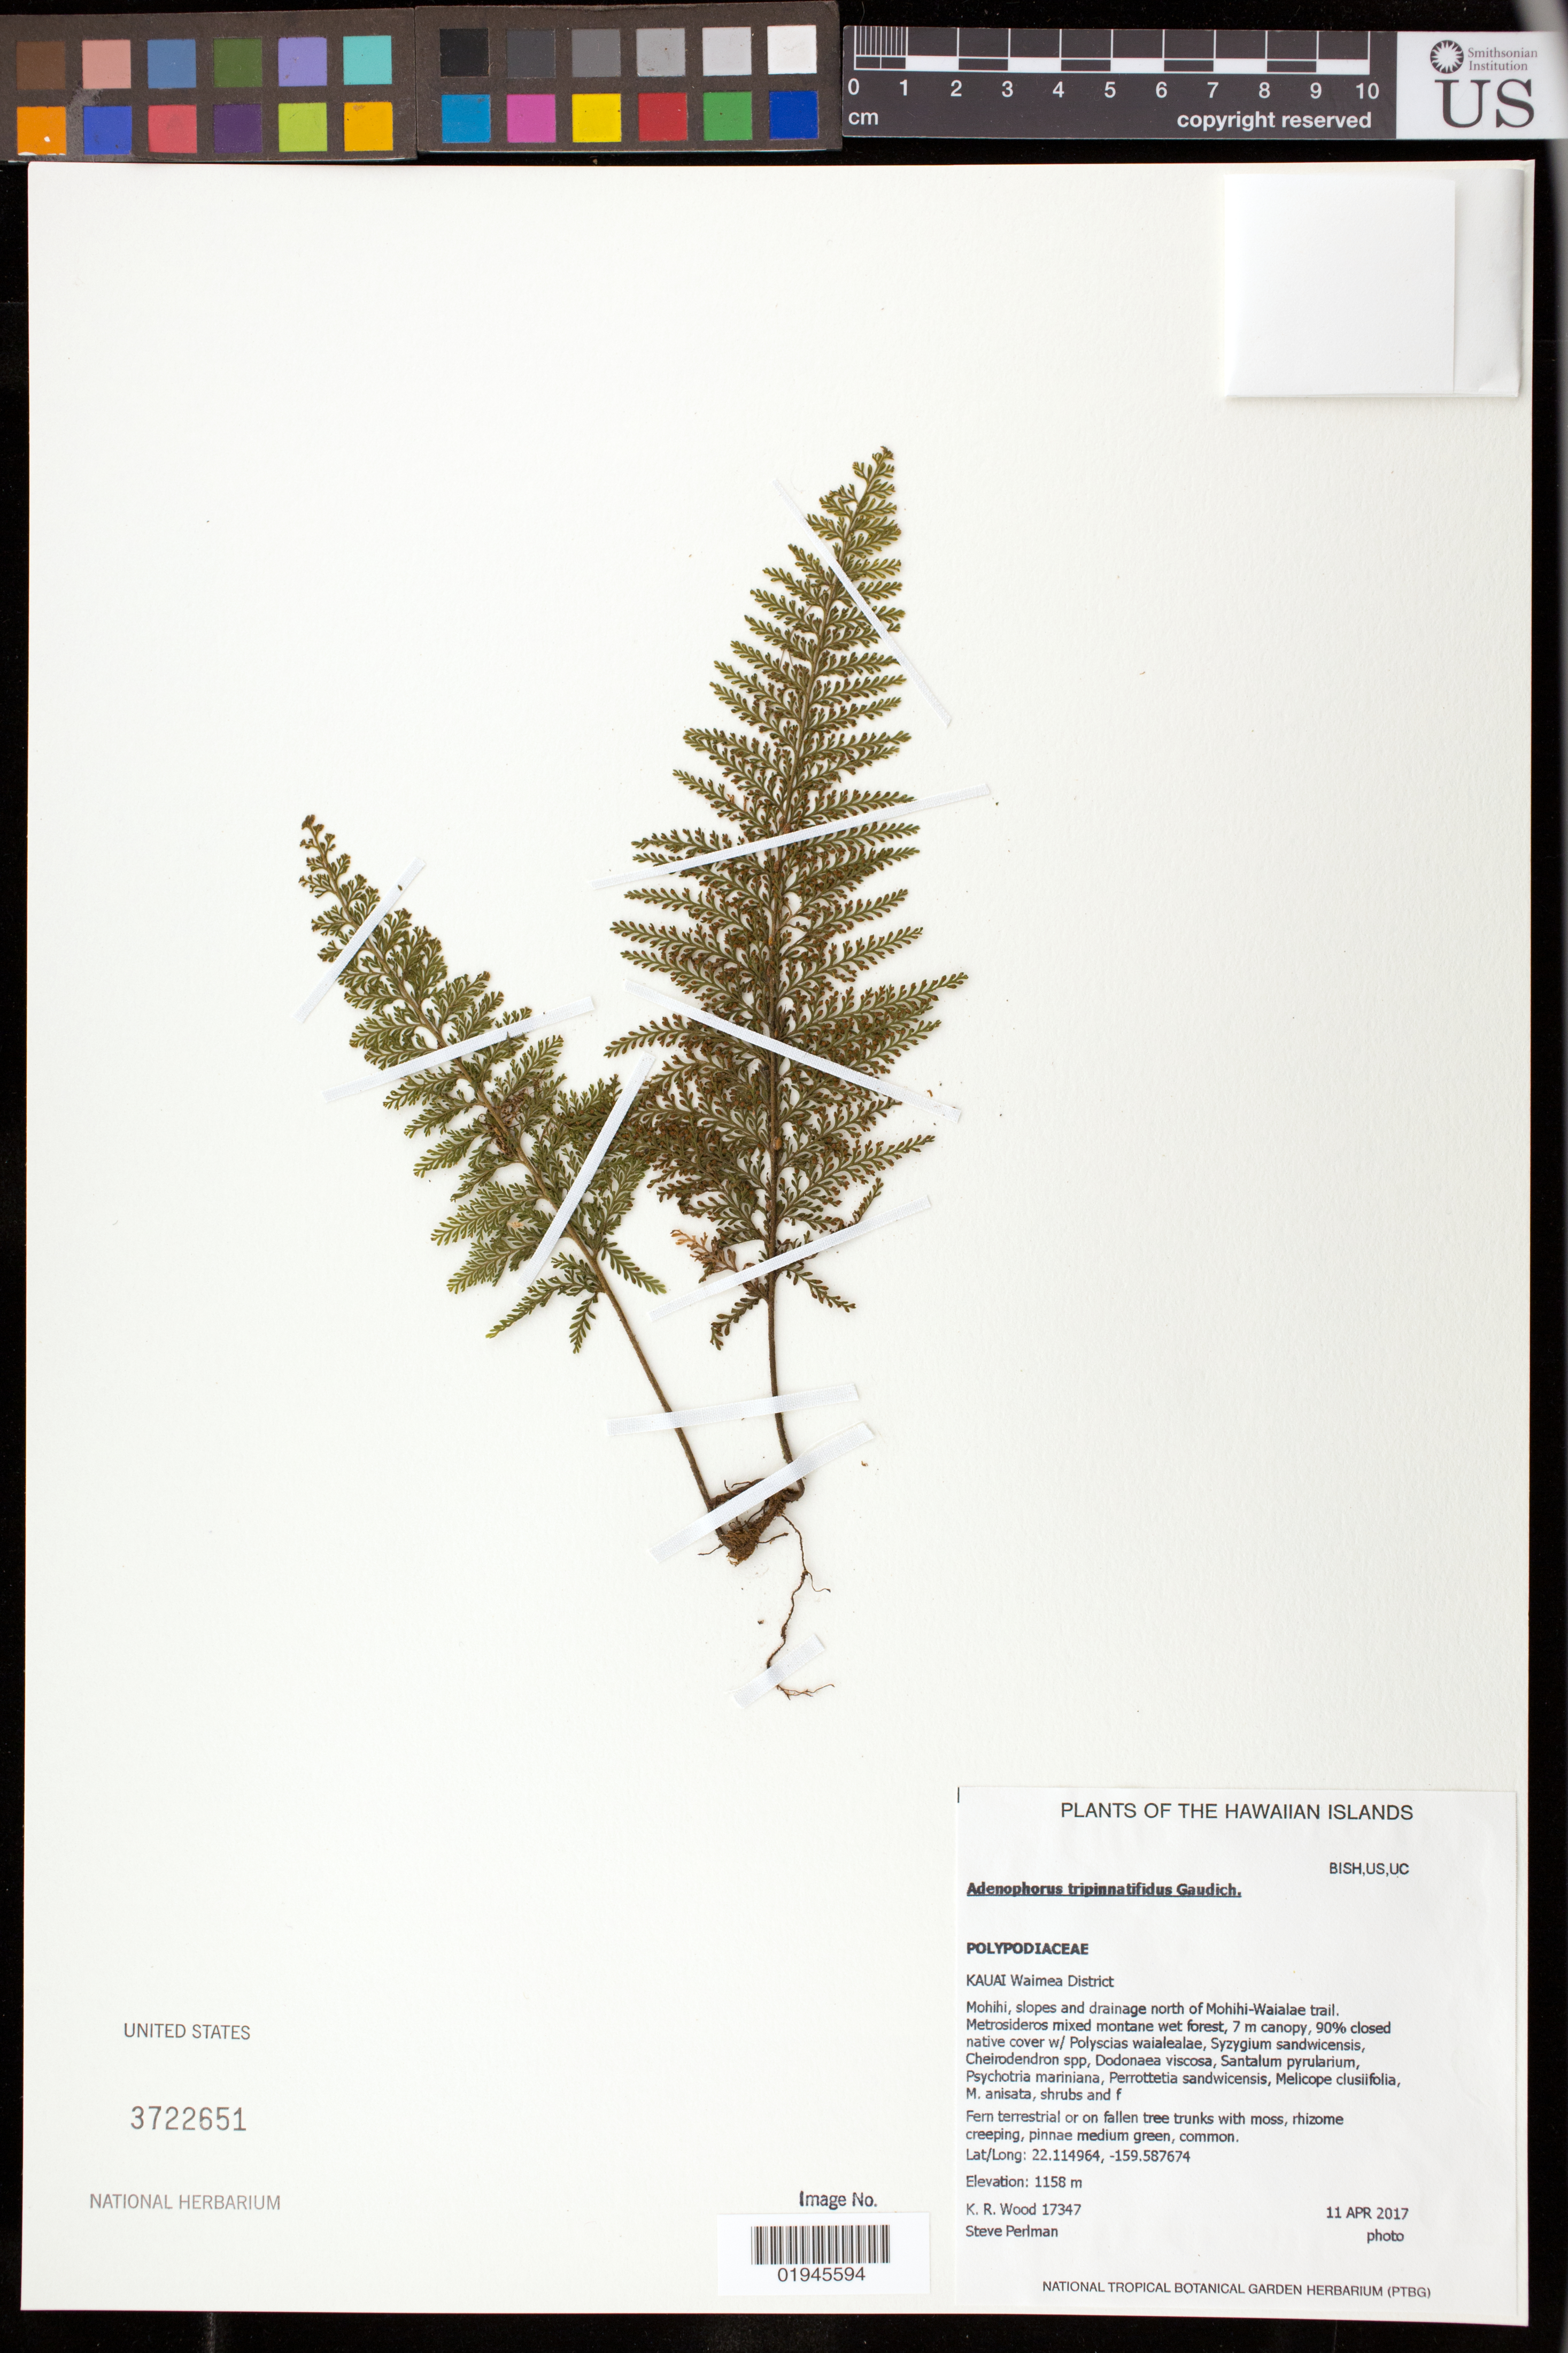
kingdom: Plantae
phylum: Tracheophyta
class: Polypodiopsida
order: Polypodiales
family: Polypodiaceae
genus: Adenophorus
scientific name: Adenophorus tripinnatifidus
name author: Gaudich.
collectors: K. R. Wood & S. P. Perlman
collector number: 17347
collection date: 2017-04-11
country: United States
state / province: Hawaii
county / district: Kauai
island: Kaua'i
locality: Waimea District, Mohihi, slopes and drainage north of Mohihi-Waialae trail.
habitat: Mixed montane wet forest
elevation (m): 1158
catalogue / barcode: US 3722651